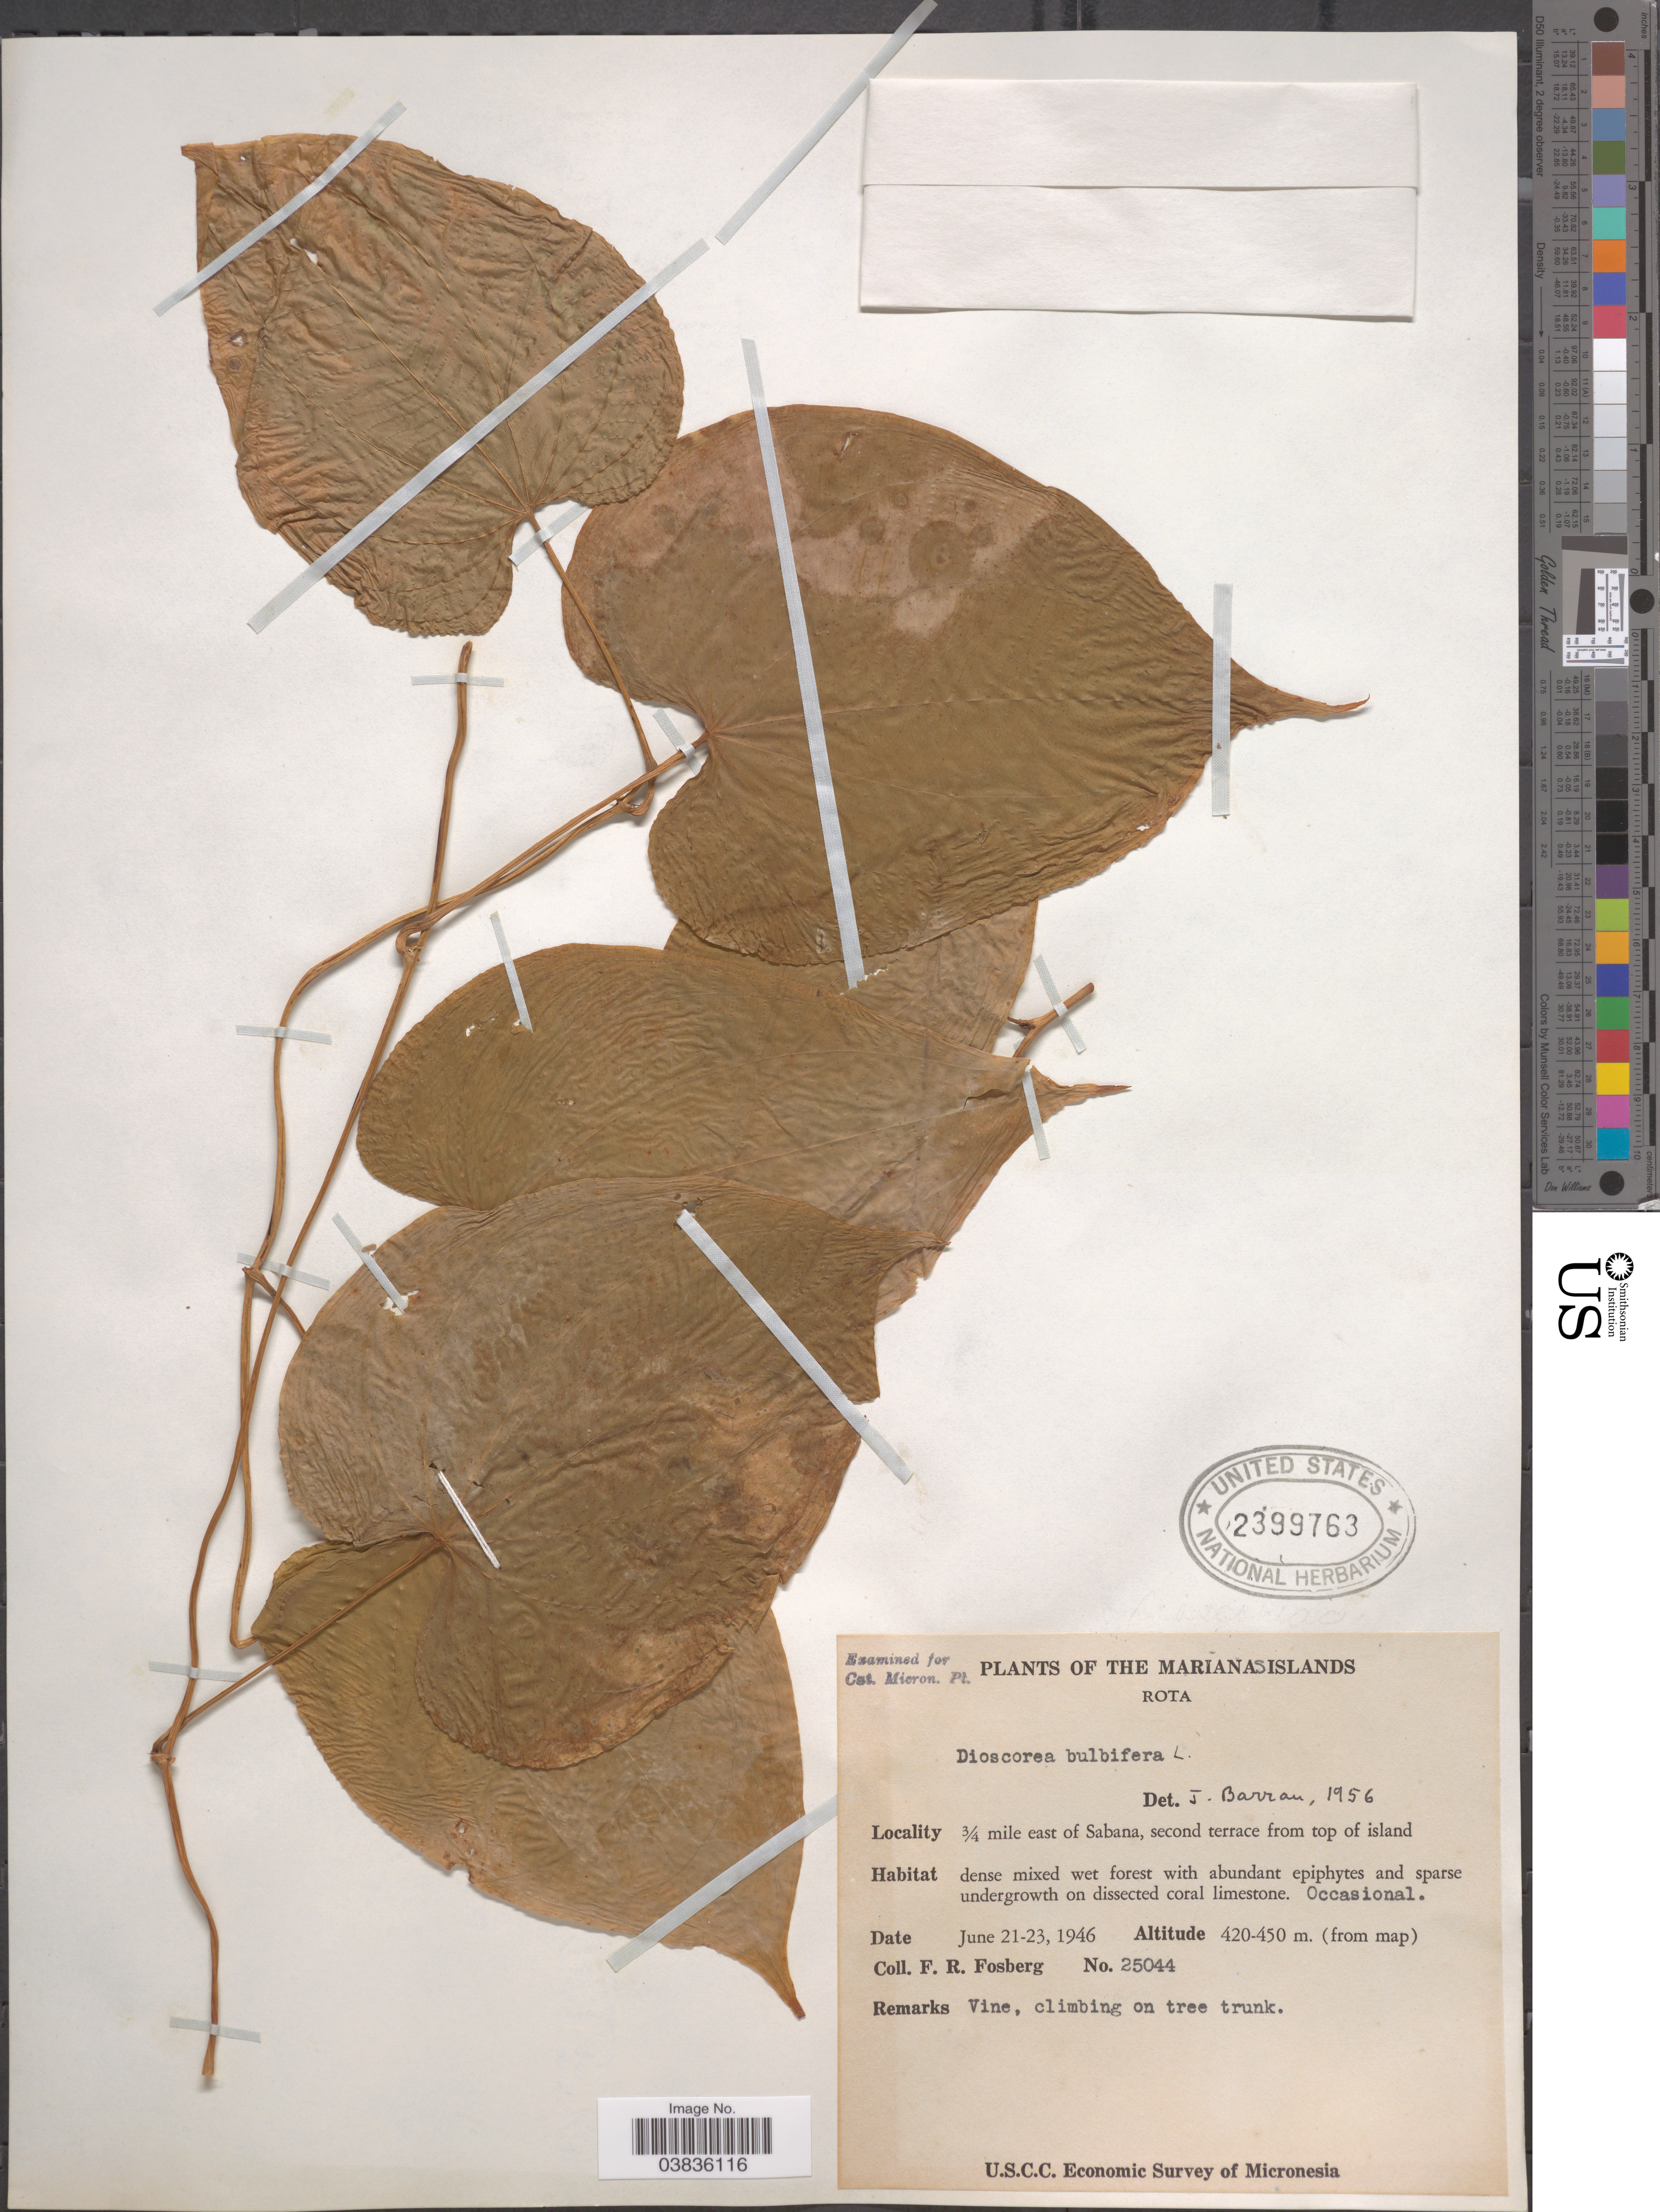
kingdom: Plantae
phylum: Tracheophyta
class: Liliopsida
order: Dioscoreales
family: Dioscoreaceae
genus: Dioscorea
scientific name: Dioscorea bulbifera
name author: L.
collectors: F. R. Fosberg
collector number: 25044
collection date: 1946-06-21/1946-06-23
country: Northern Mariana Islands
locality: The Marianas Islands. Rota. ¾ mile east of Sabana, second terrace from top of island.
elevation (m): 420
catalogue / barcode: US 2399763